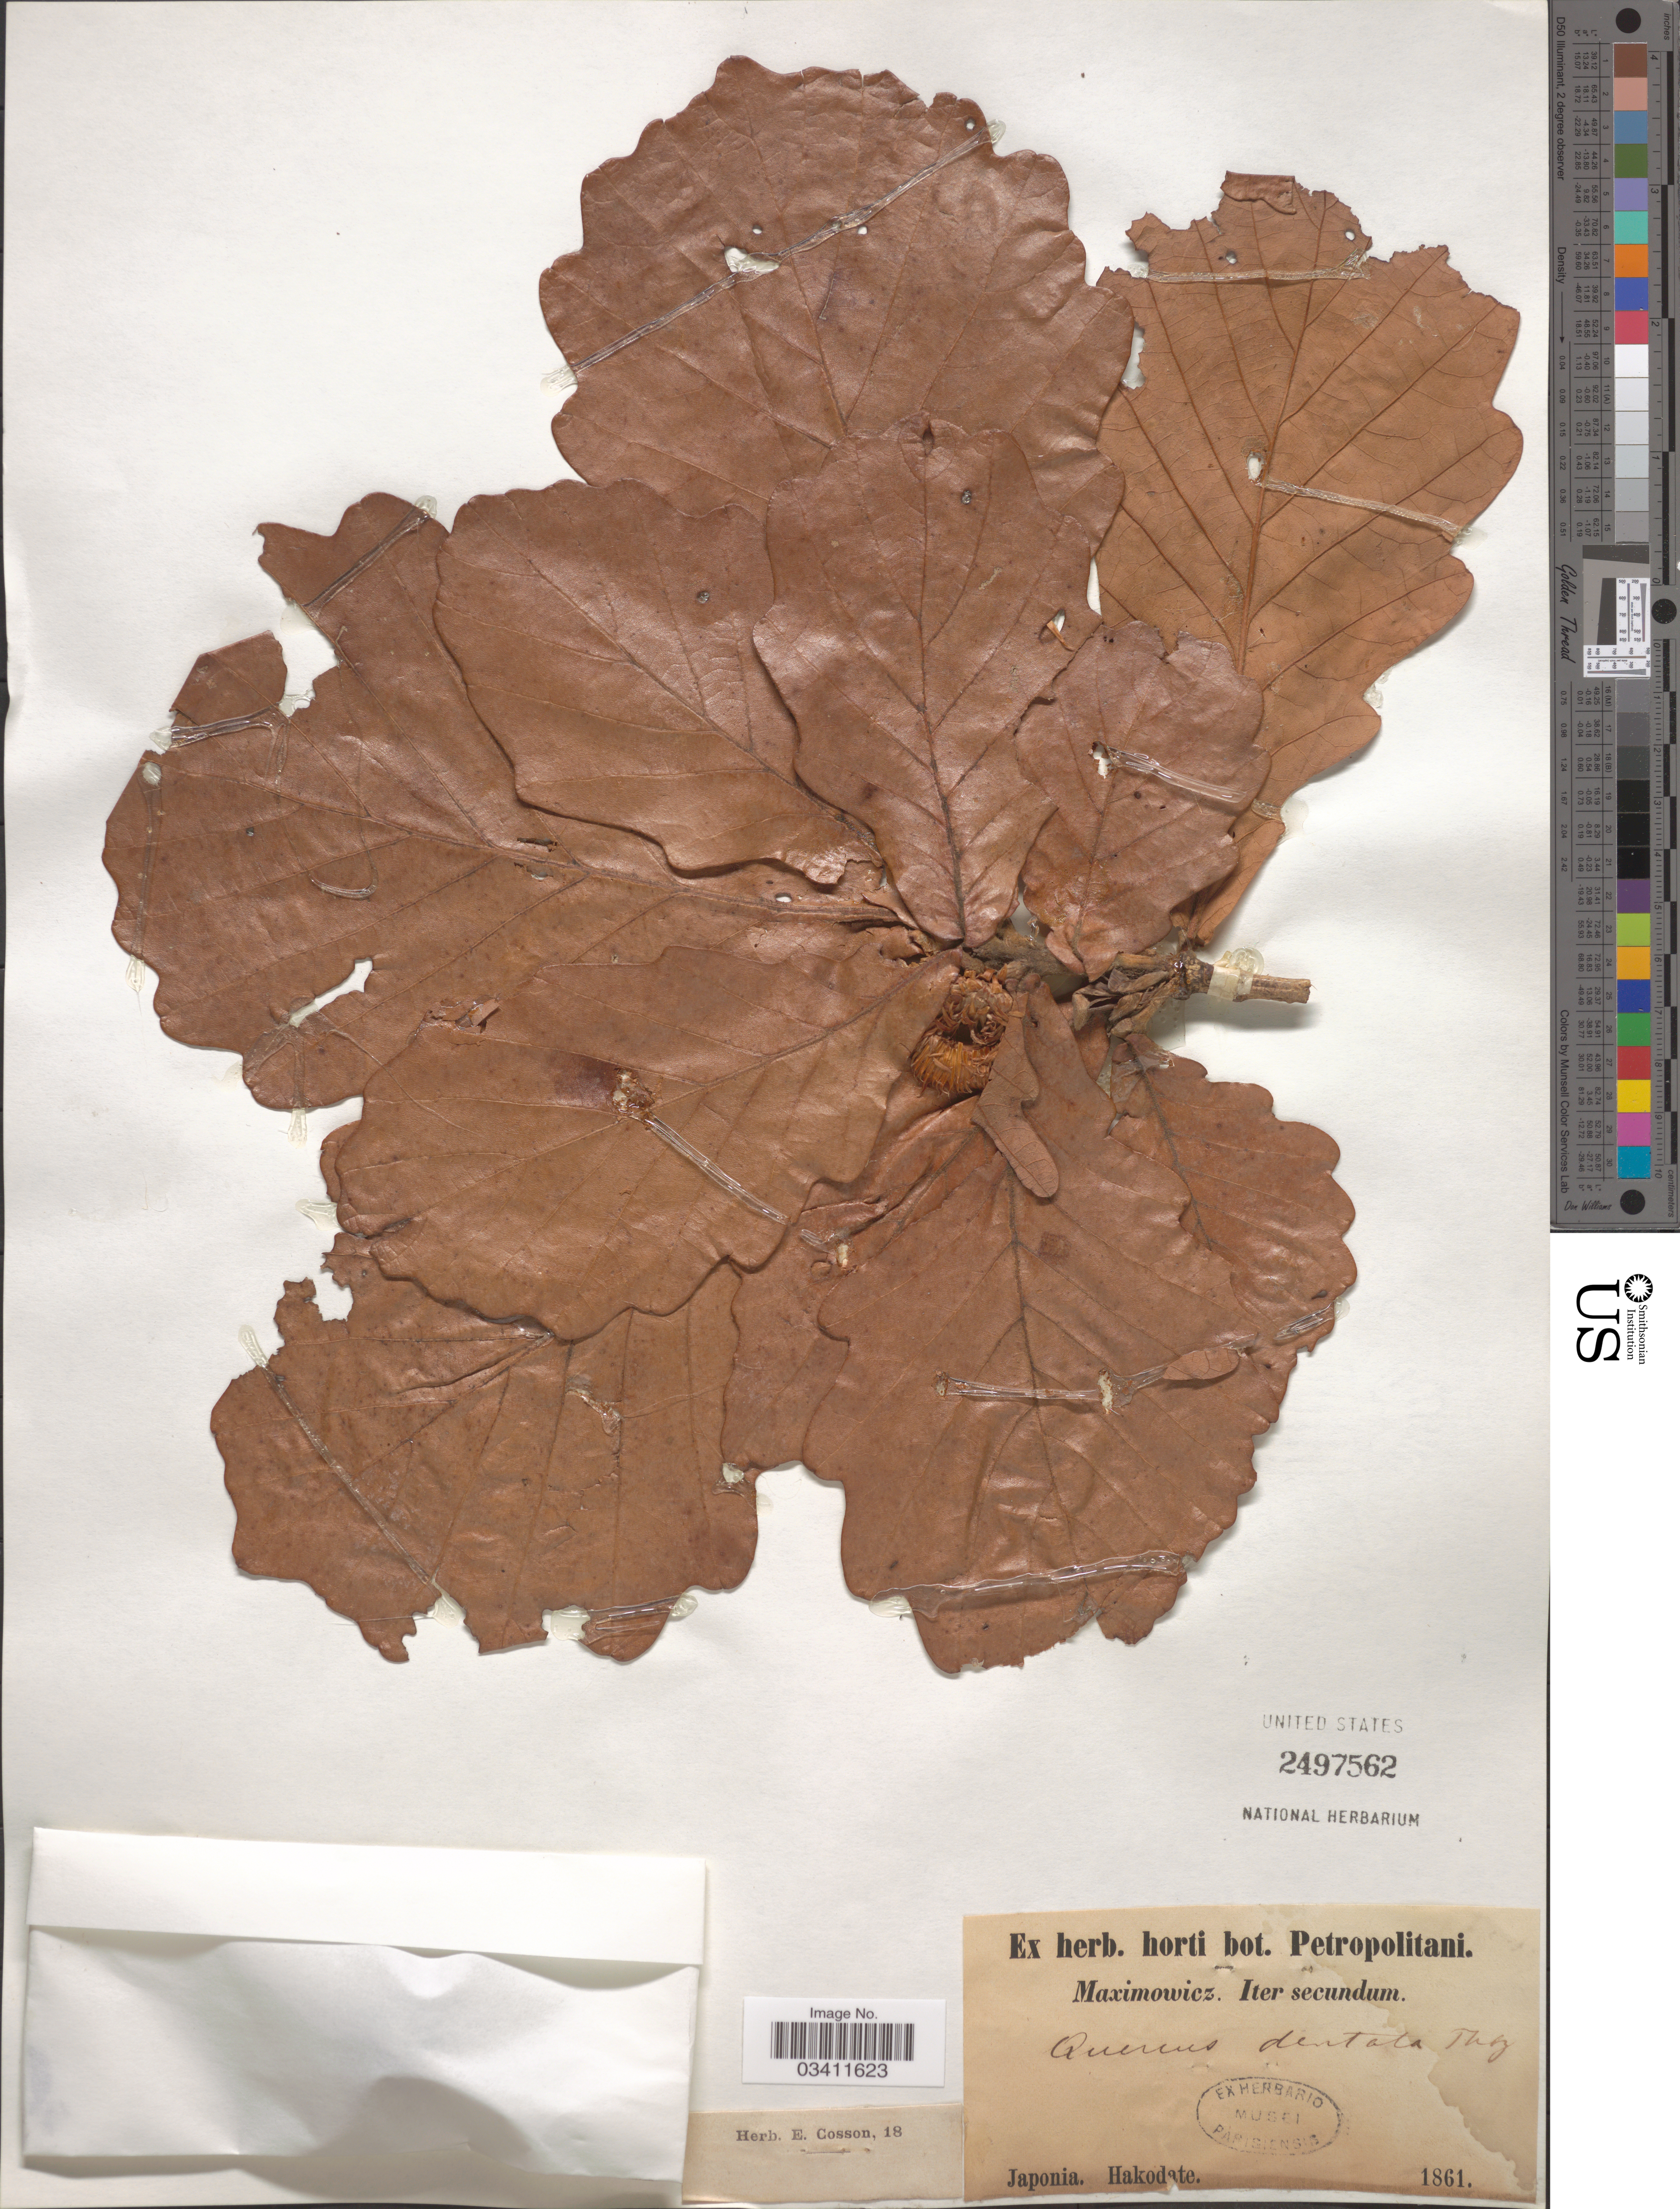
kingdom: Plantae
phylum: Tracheophyta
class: Magnoliopsida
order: Fagales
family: Fagaceae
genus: Quercus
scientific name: Quercus dentata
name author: Thunb.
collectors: Maximowicz, --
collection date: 1861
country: Japan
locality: Hakodate.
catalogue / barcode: US 2497562